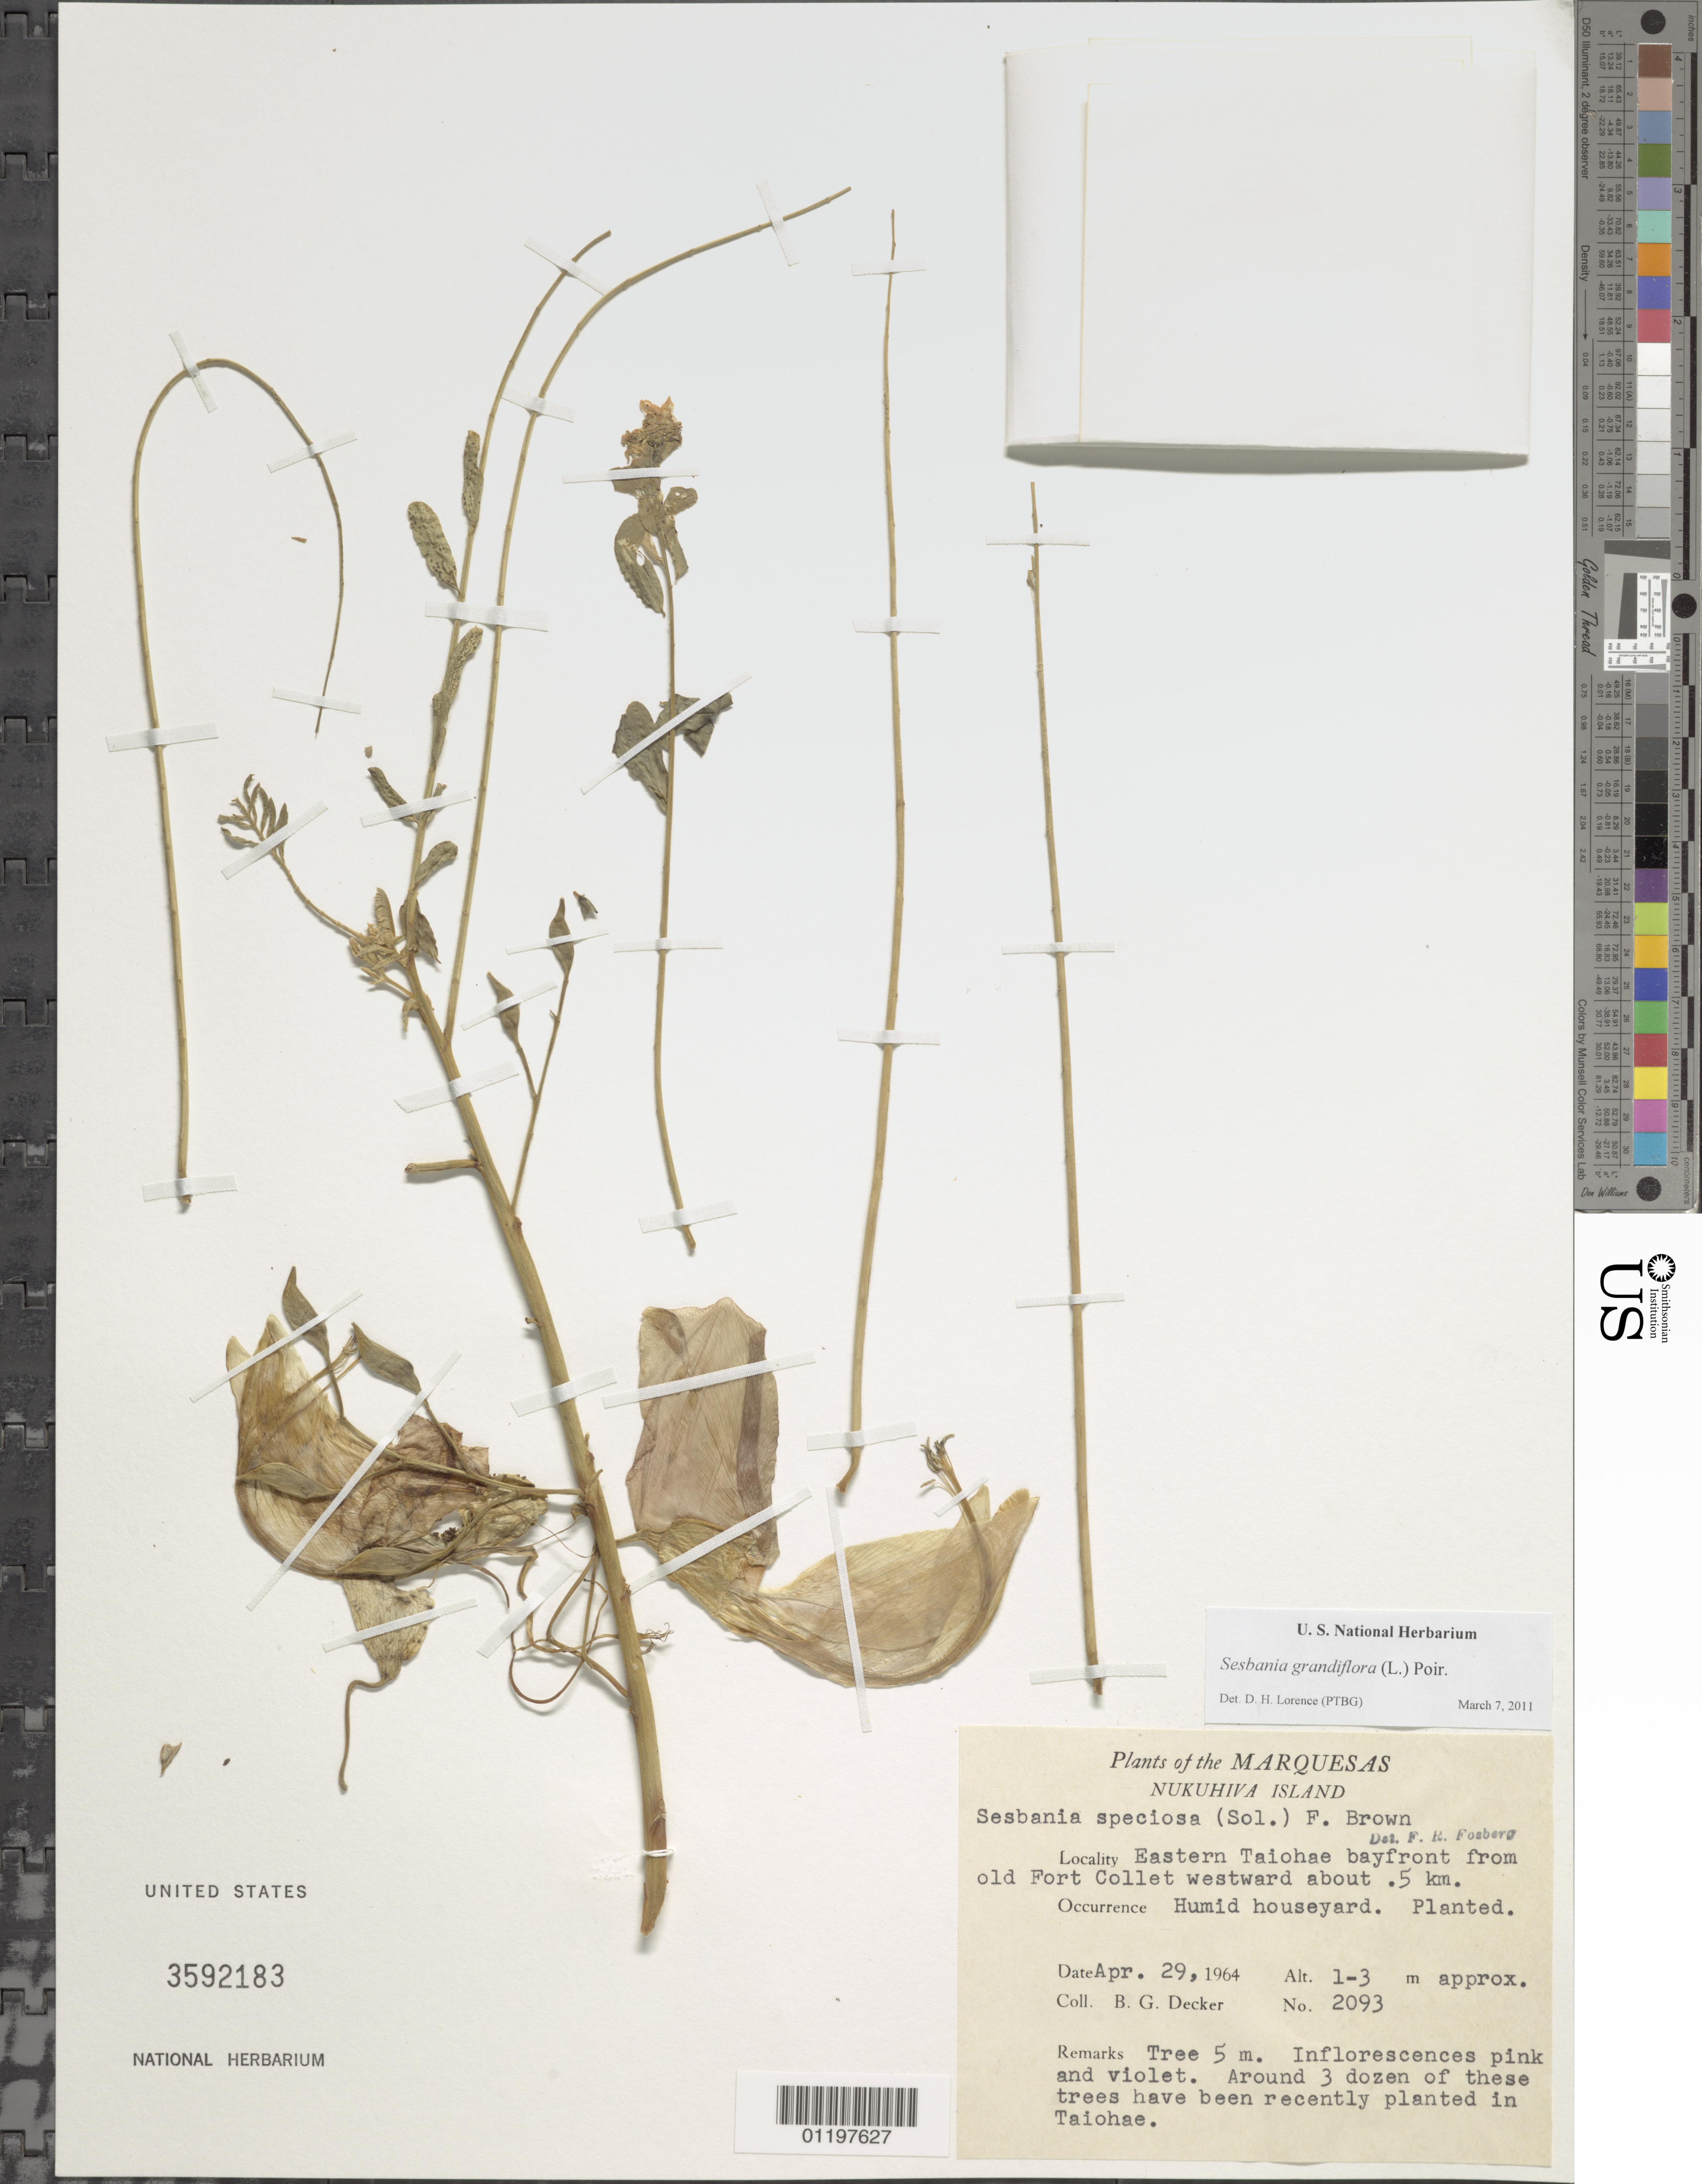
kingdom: Plantae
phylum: Tracheophyta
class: Magnoliopsida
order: Fabales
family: Fabaceae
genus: Sesbania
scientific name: Sesbania grandiflora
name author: (L.) Poir.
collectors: B. G. Decker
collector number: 2093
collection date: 1964-04-29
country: French Polynesia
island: Nuku Hiva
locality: E Taiohae bayfront from old Fort Collet westward about 0.5 km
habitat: Humid houseyard; planted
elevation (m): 1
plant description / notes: Around 3 dozen of these trees have been recently planted in Taiohae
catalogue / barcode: US 3592183